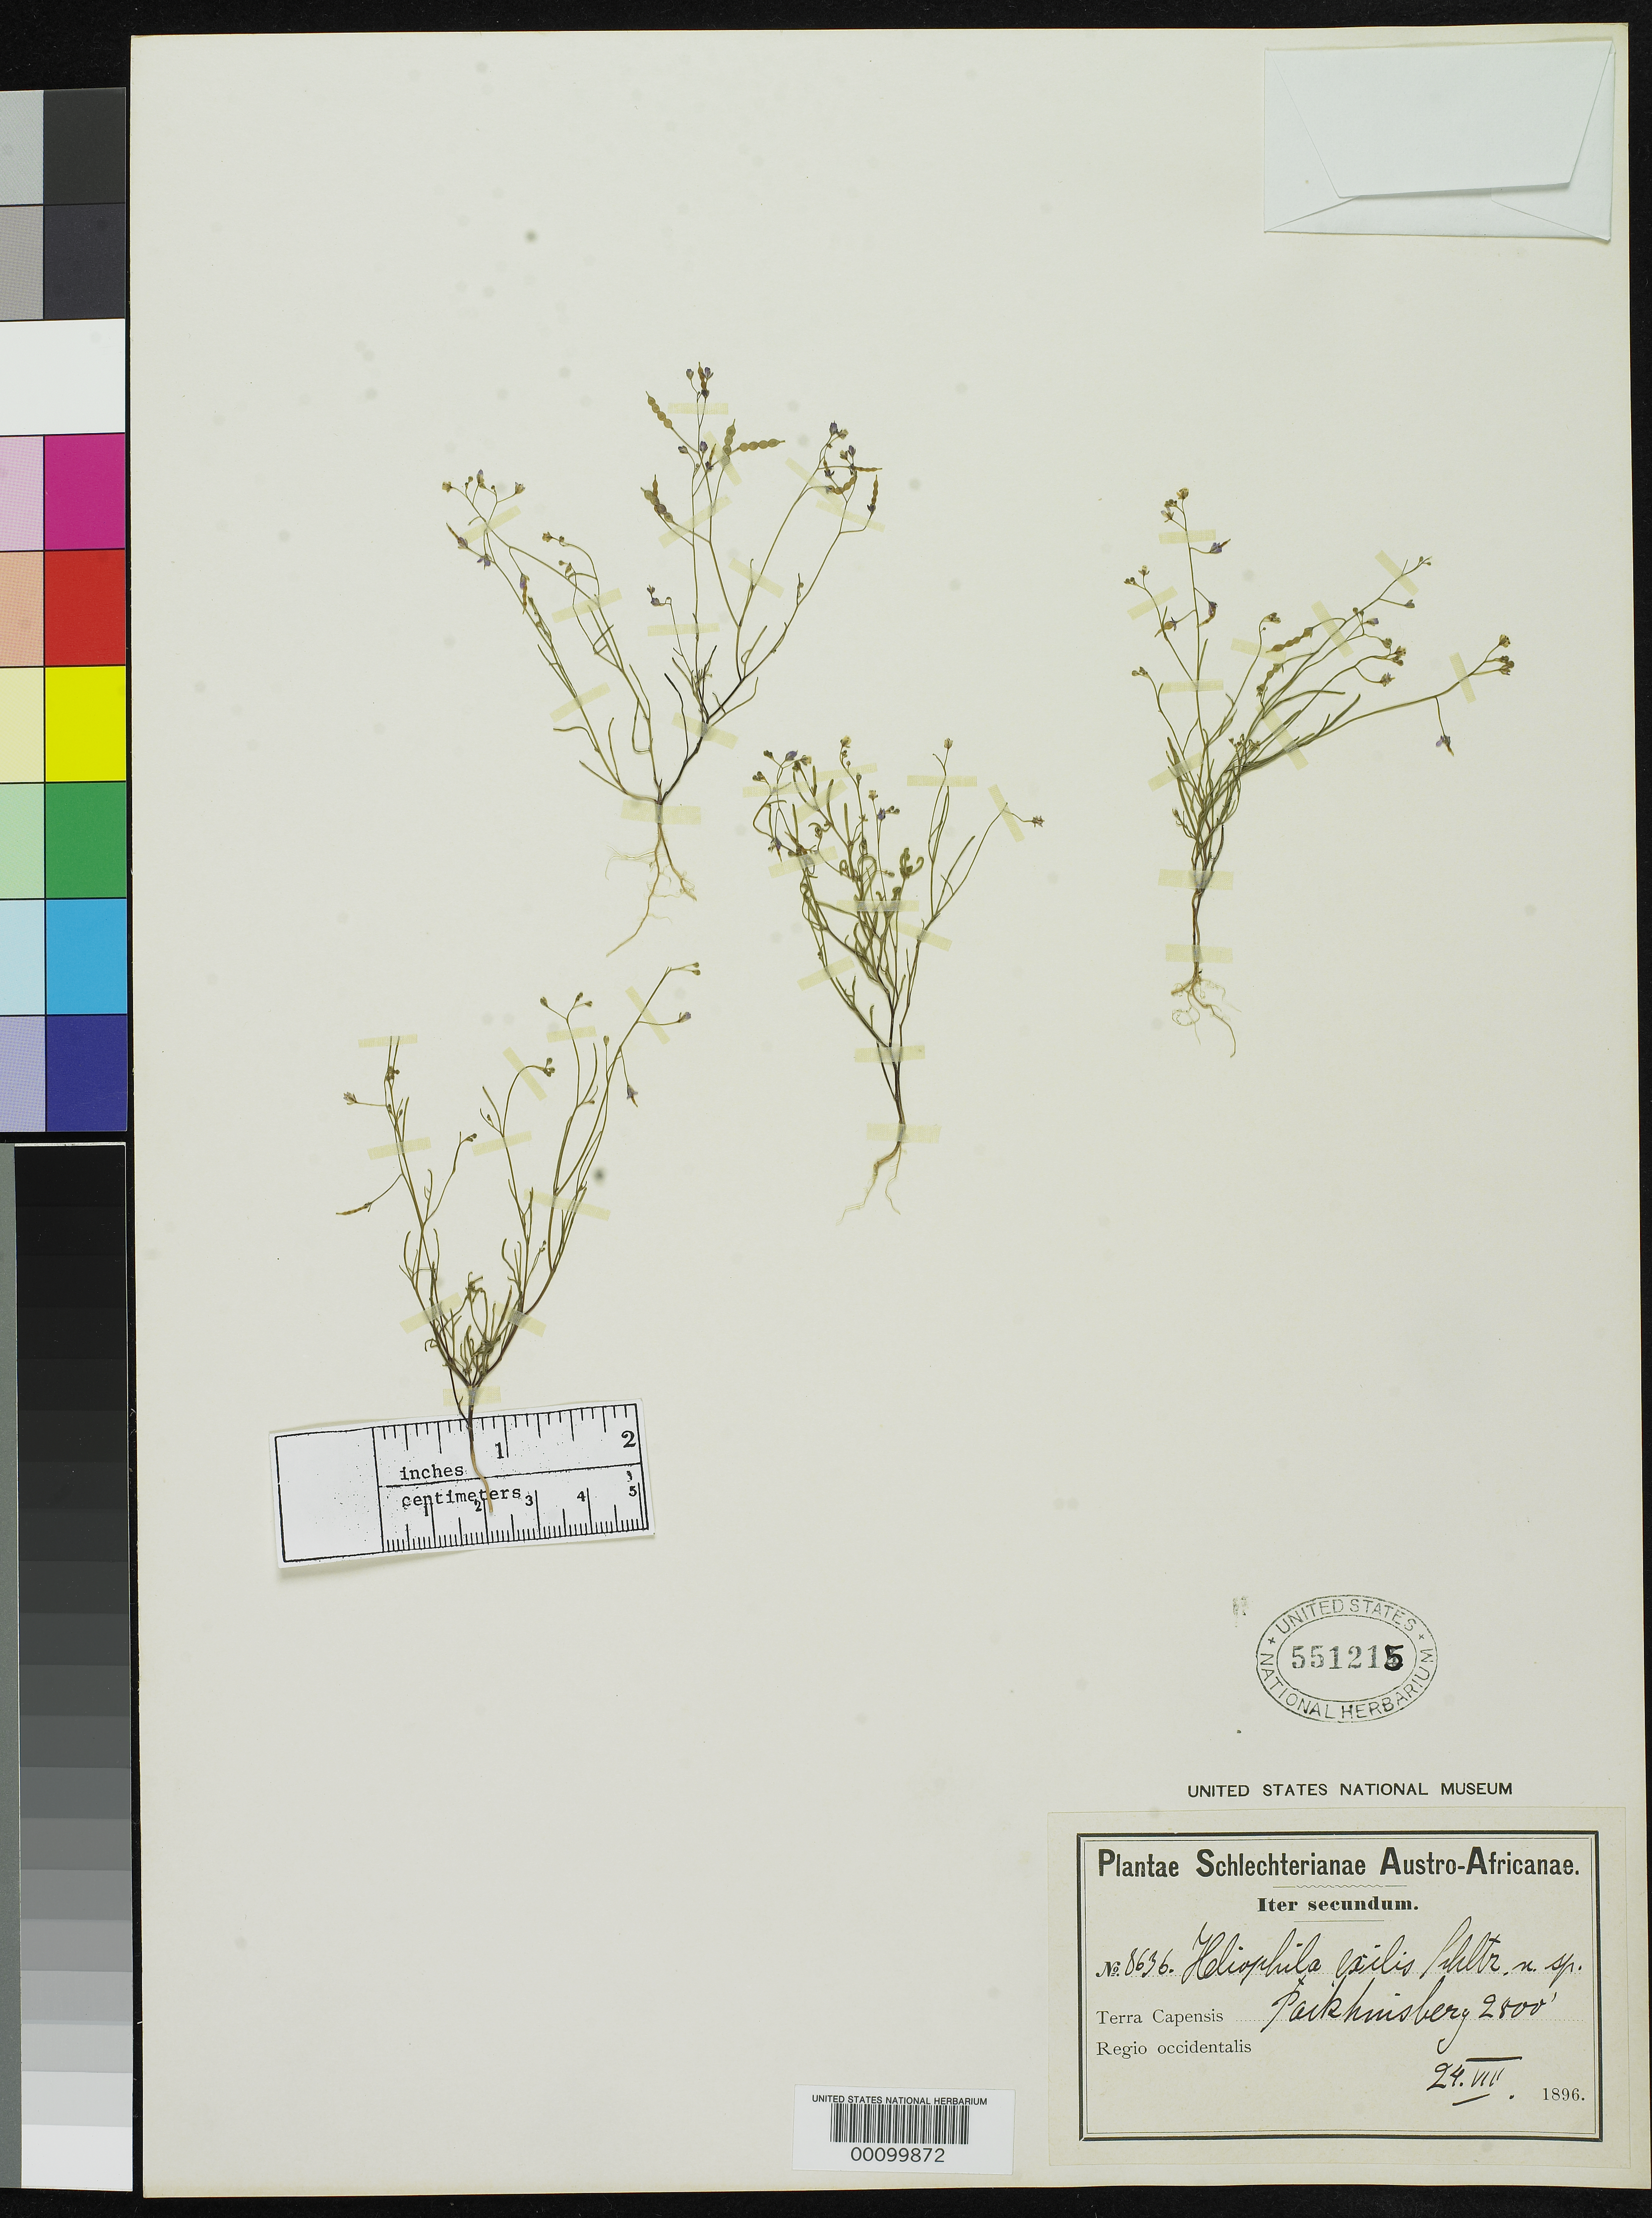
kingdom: Plantae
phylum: Tracheophyta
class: Magnoliopsida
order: Brassicales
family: Brassicaceae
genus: Heliophila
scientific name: Heliophila exilis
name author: Schltr.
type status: Isotype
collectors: F. R. R. Schlechter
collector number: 8636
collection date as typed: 24 Aug 1896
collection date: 1896-08-24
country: South Africa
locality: Paikhuisberg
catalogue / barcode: US 551215